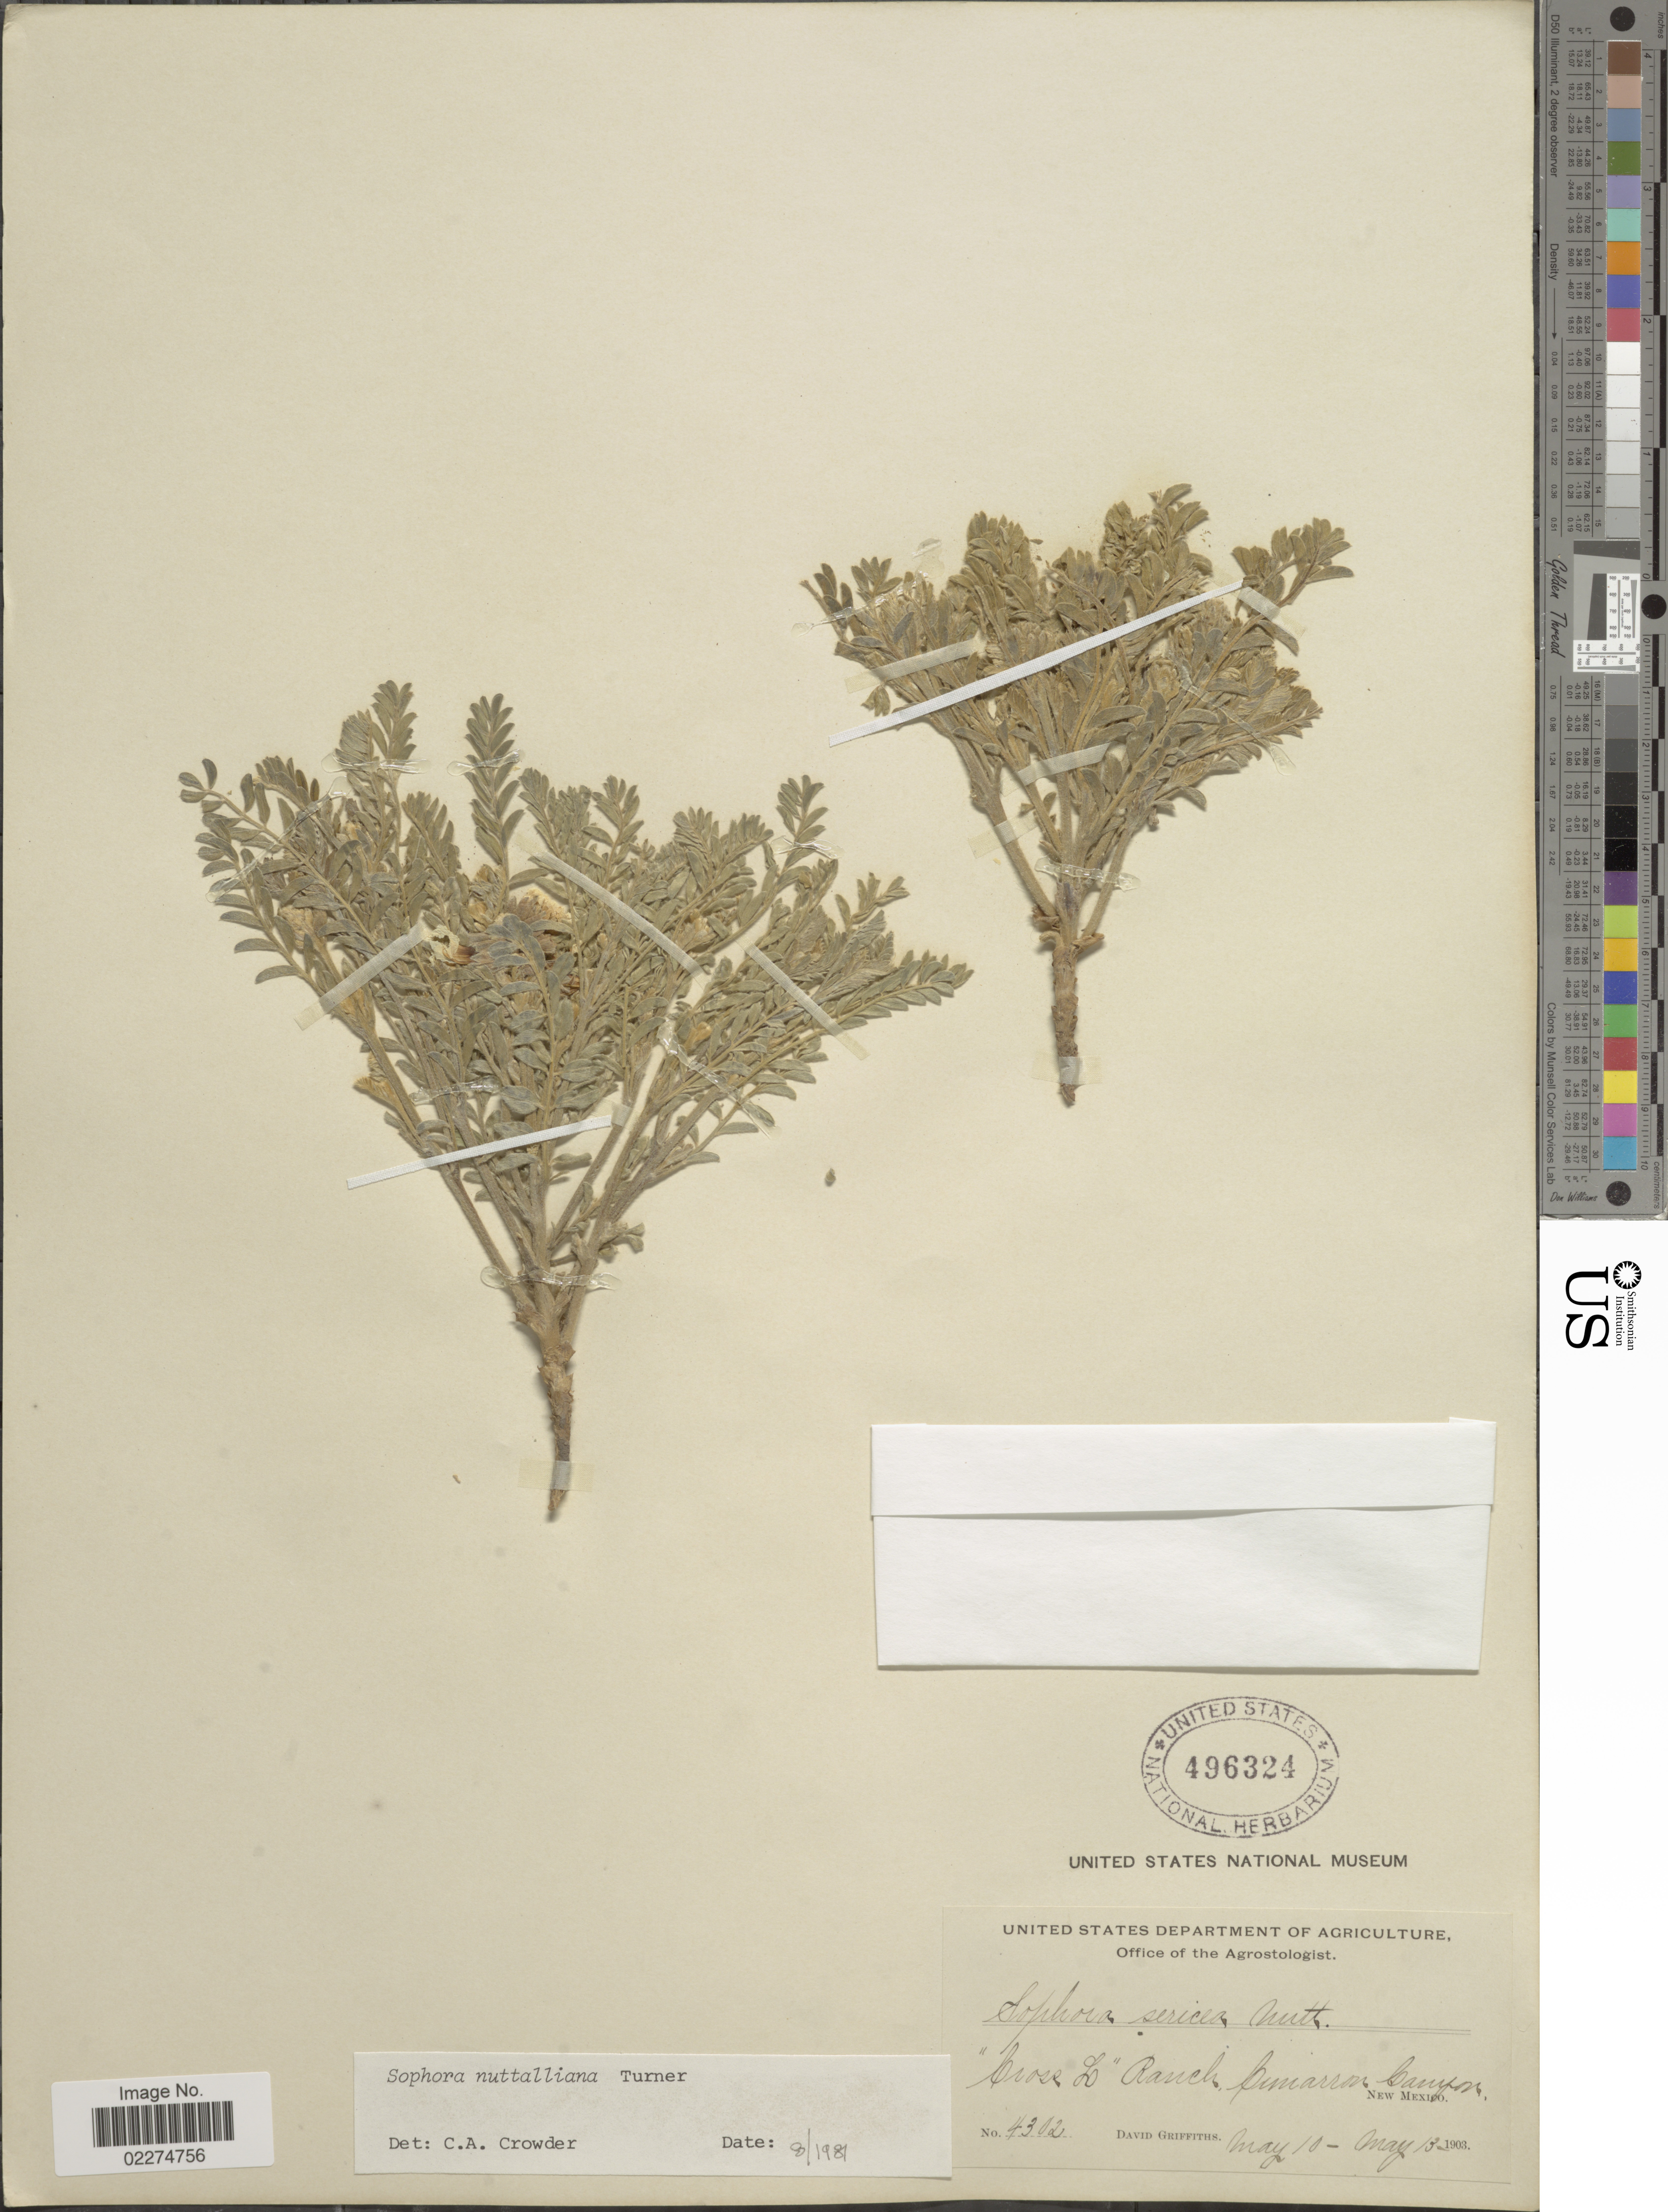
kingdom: Plantae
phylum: Tracheophyta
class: Magnoliopsida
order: Fabales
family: Fabaceae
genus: Sophora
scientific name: Sophora nuttalliana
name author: B.L. Turner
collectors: D. Griffiths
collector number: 4302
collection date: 1903-05-10/1903-05-13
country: United States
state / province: New Mexico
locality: Ciosz Lo Ranch, Cimarron Canyon, New Mexico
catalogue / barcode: US 496324